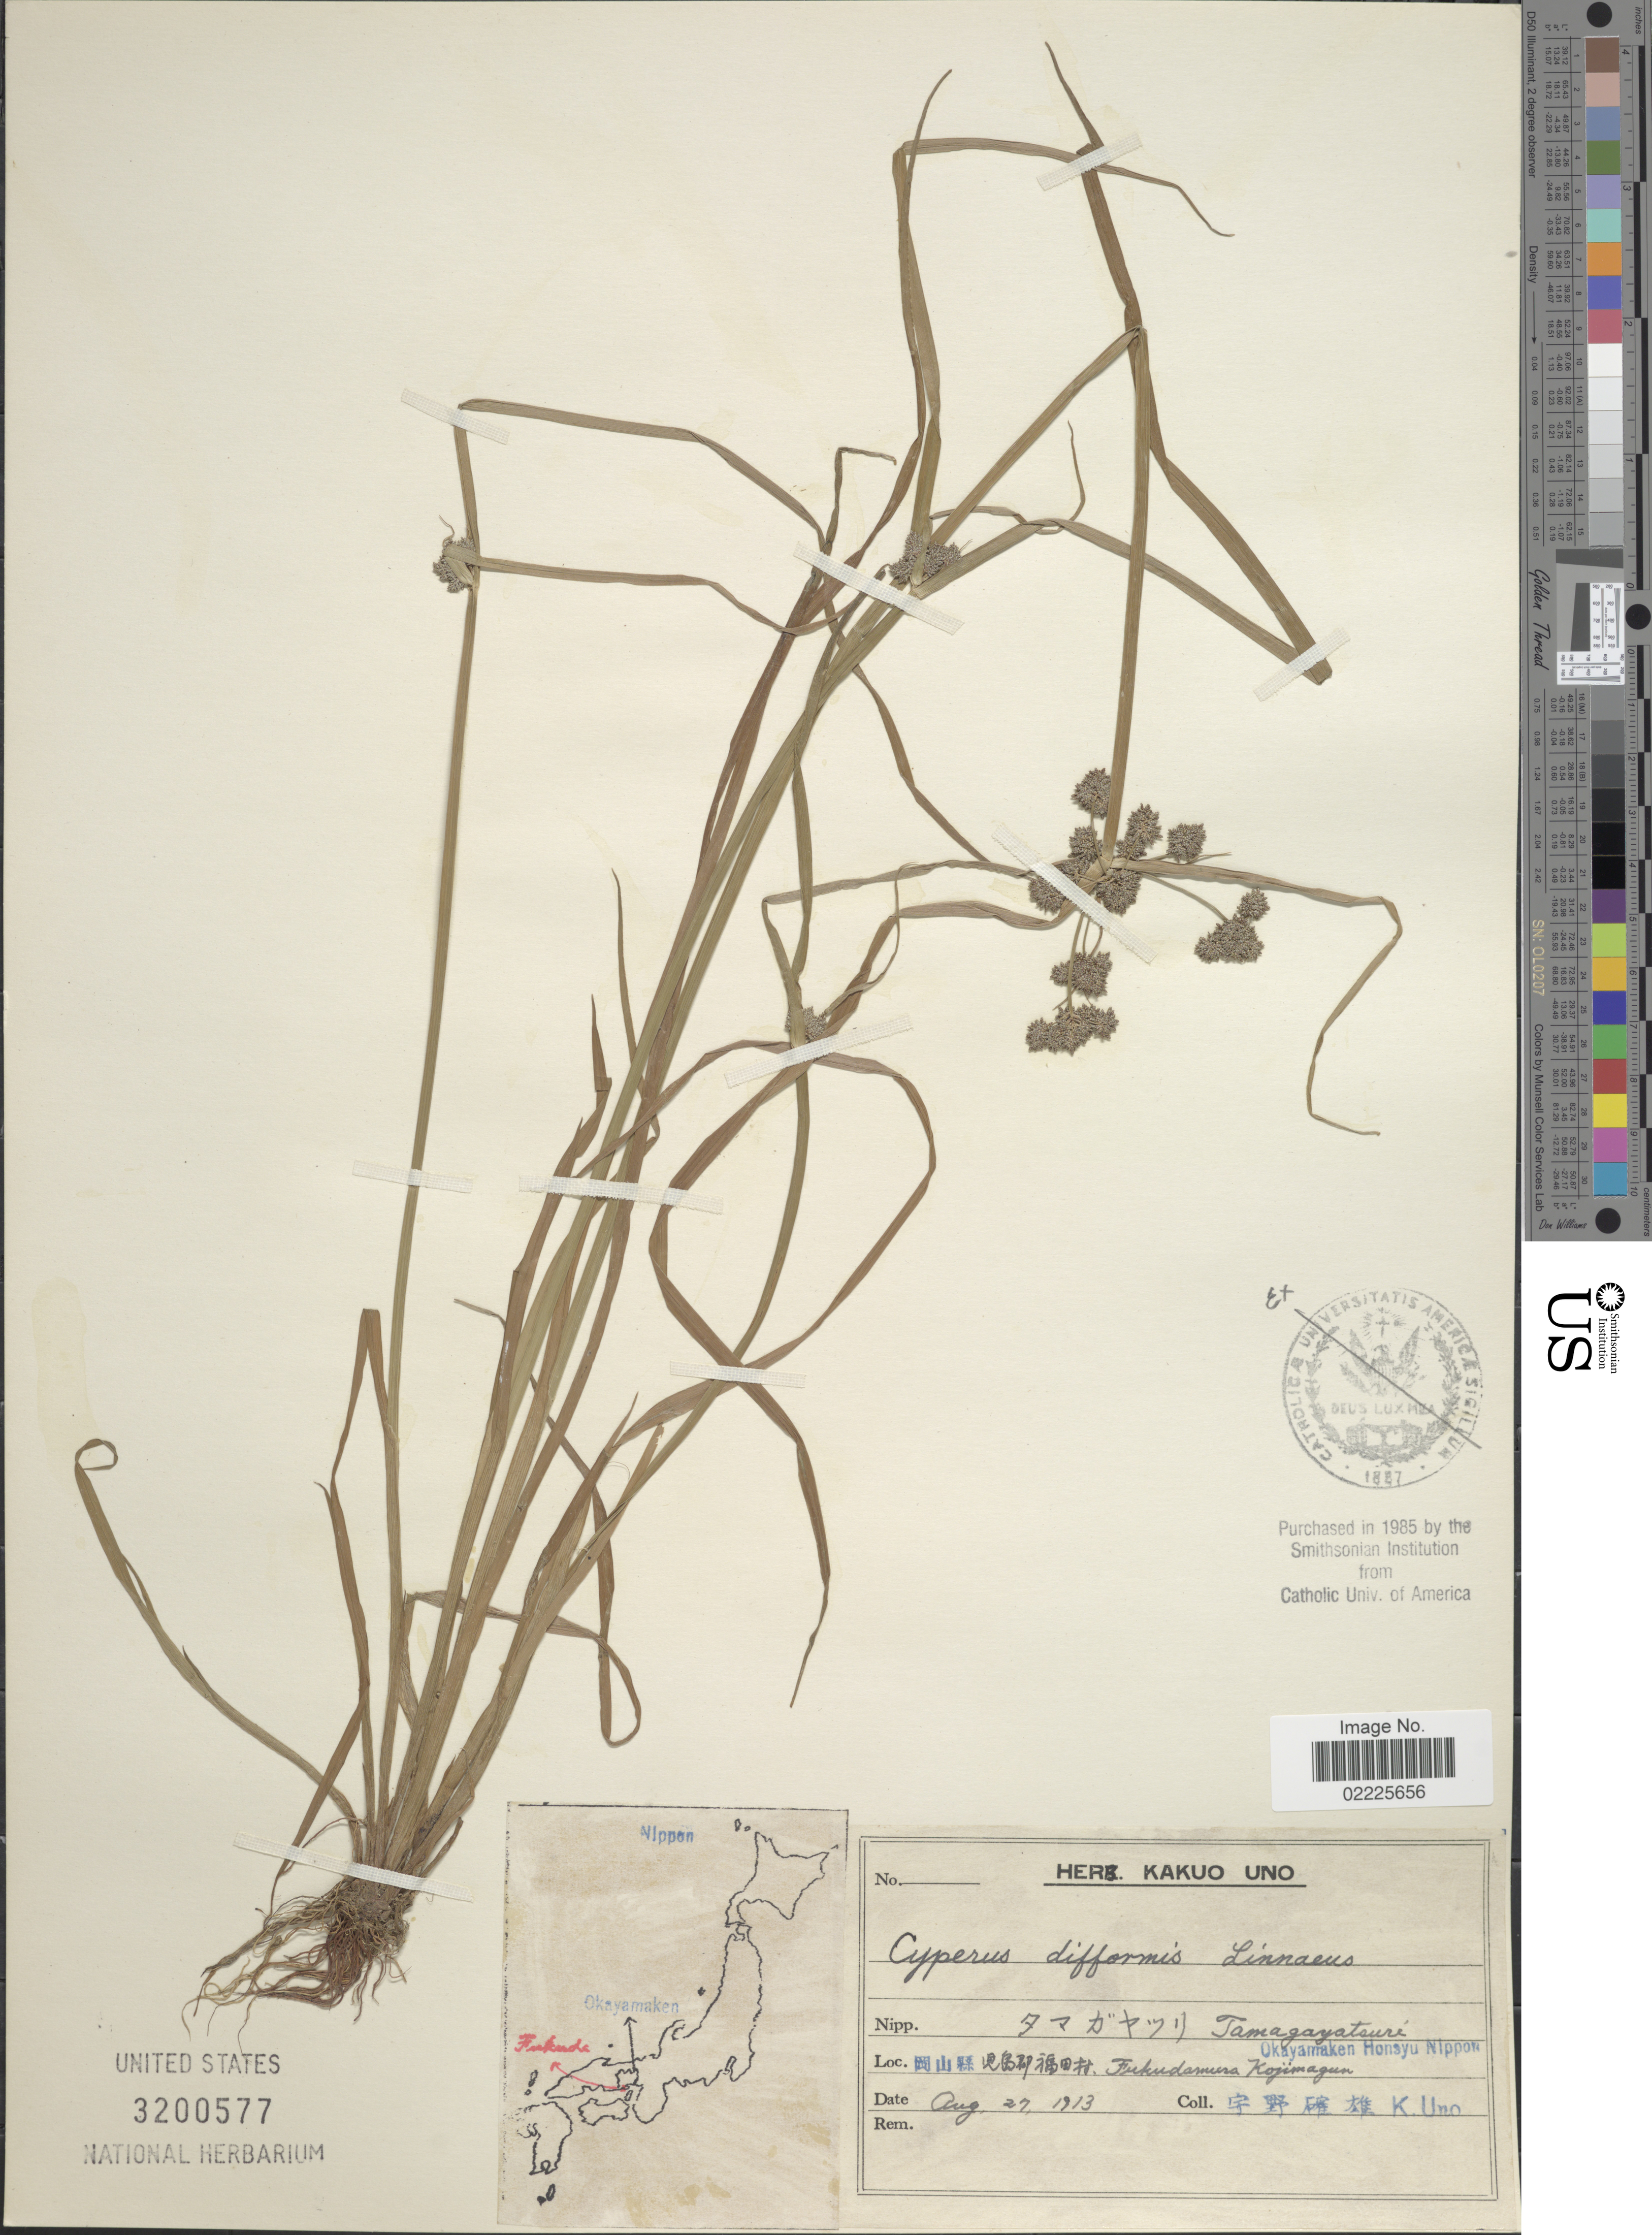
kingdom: Plantae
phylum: Tracheophyta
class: Liliopsida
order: Poales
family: Cyperaceae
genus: Cyperus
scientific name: Cyperus difformis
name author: L.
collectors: K. Uno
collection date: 1913-08-27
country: Japan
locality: Fukudamura, Kojimagun, Okayamaken, Honsyu, Nippon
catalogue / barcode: US 3200577